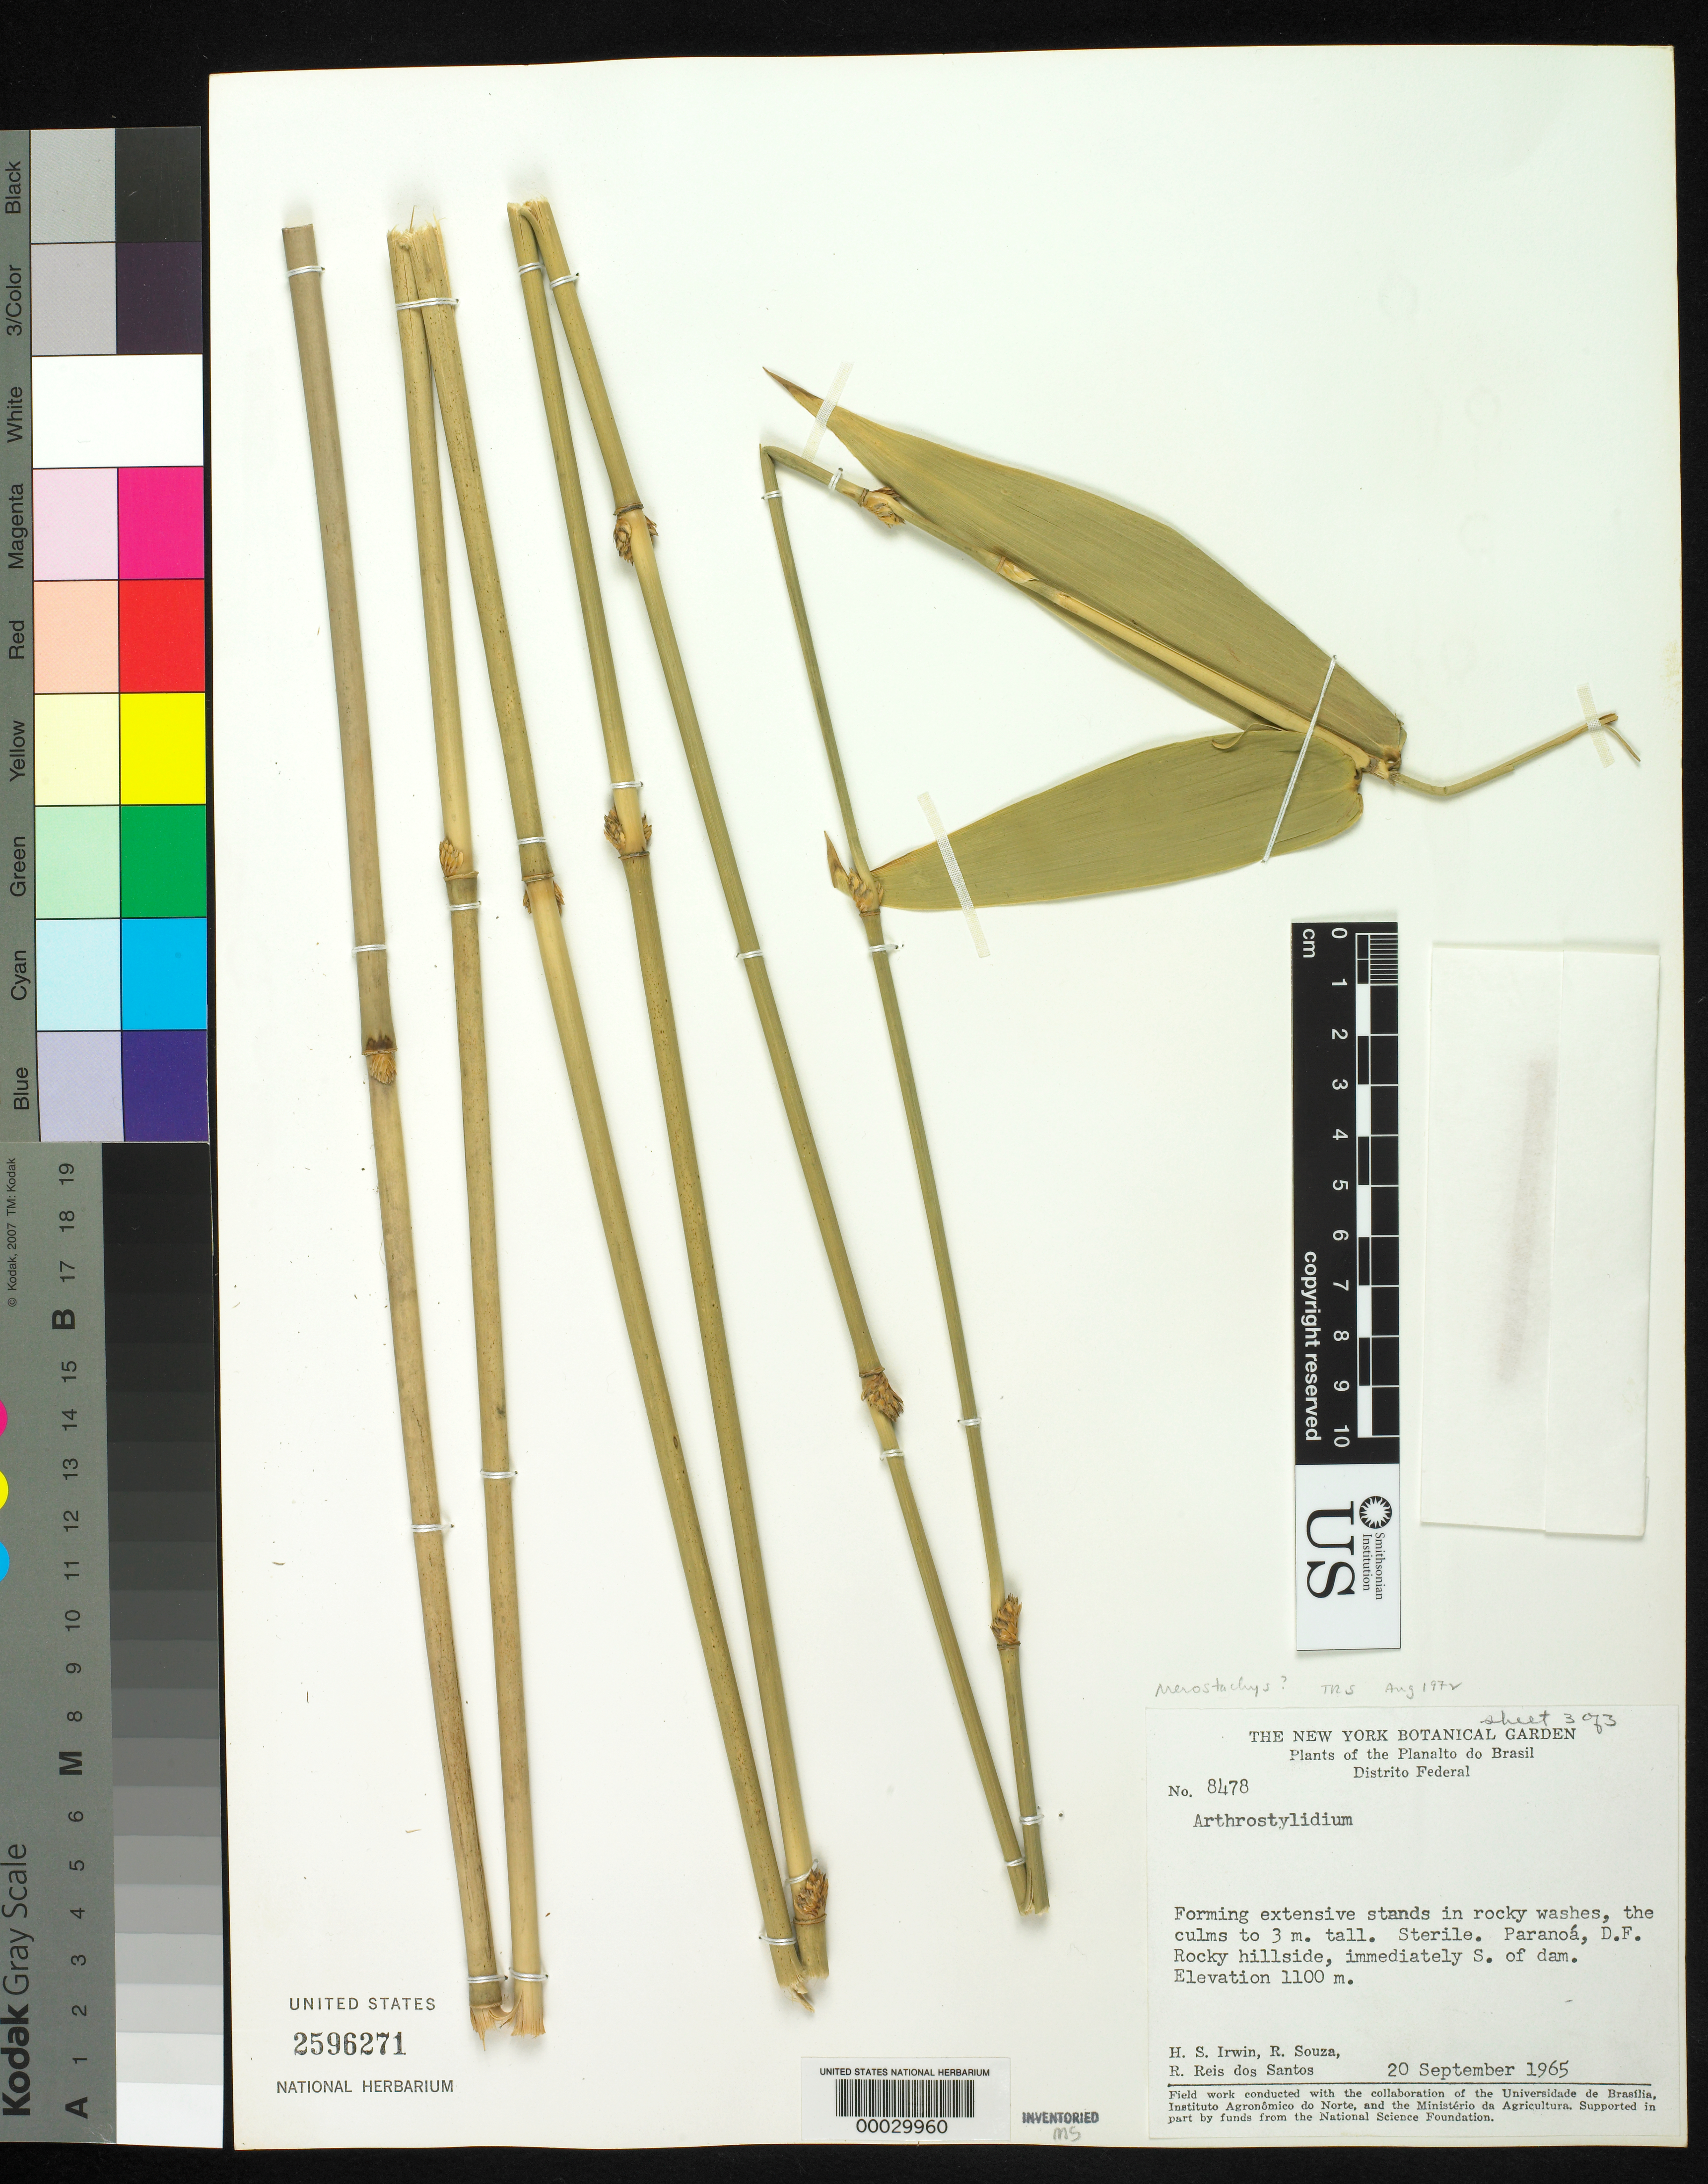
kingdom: Plantae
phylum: Tracheophyta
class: Liliopsida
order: Poales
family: Poaceae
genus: Actinocladum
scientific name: Actinocladum verticillatum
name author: (Nees) McClure ex Soderstr.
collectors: H. Irwin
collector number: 8478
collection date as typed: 20 Sep 1965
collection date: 1965-09-20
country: Brazil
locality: Paranoa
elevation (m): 1100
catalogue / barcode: US 2596271